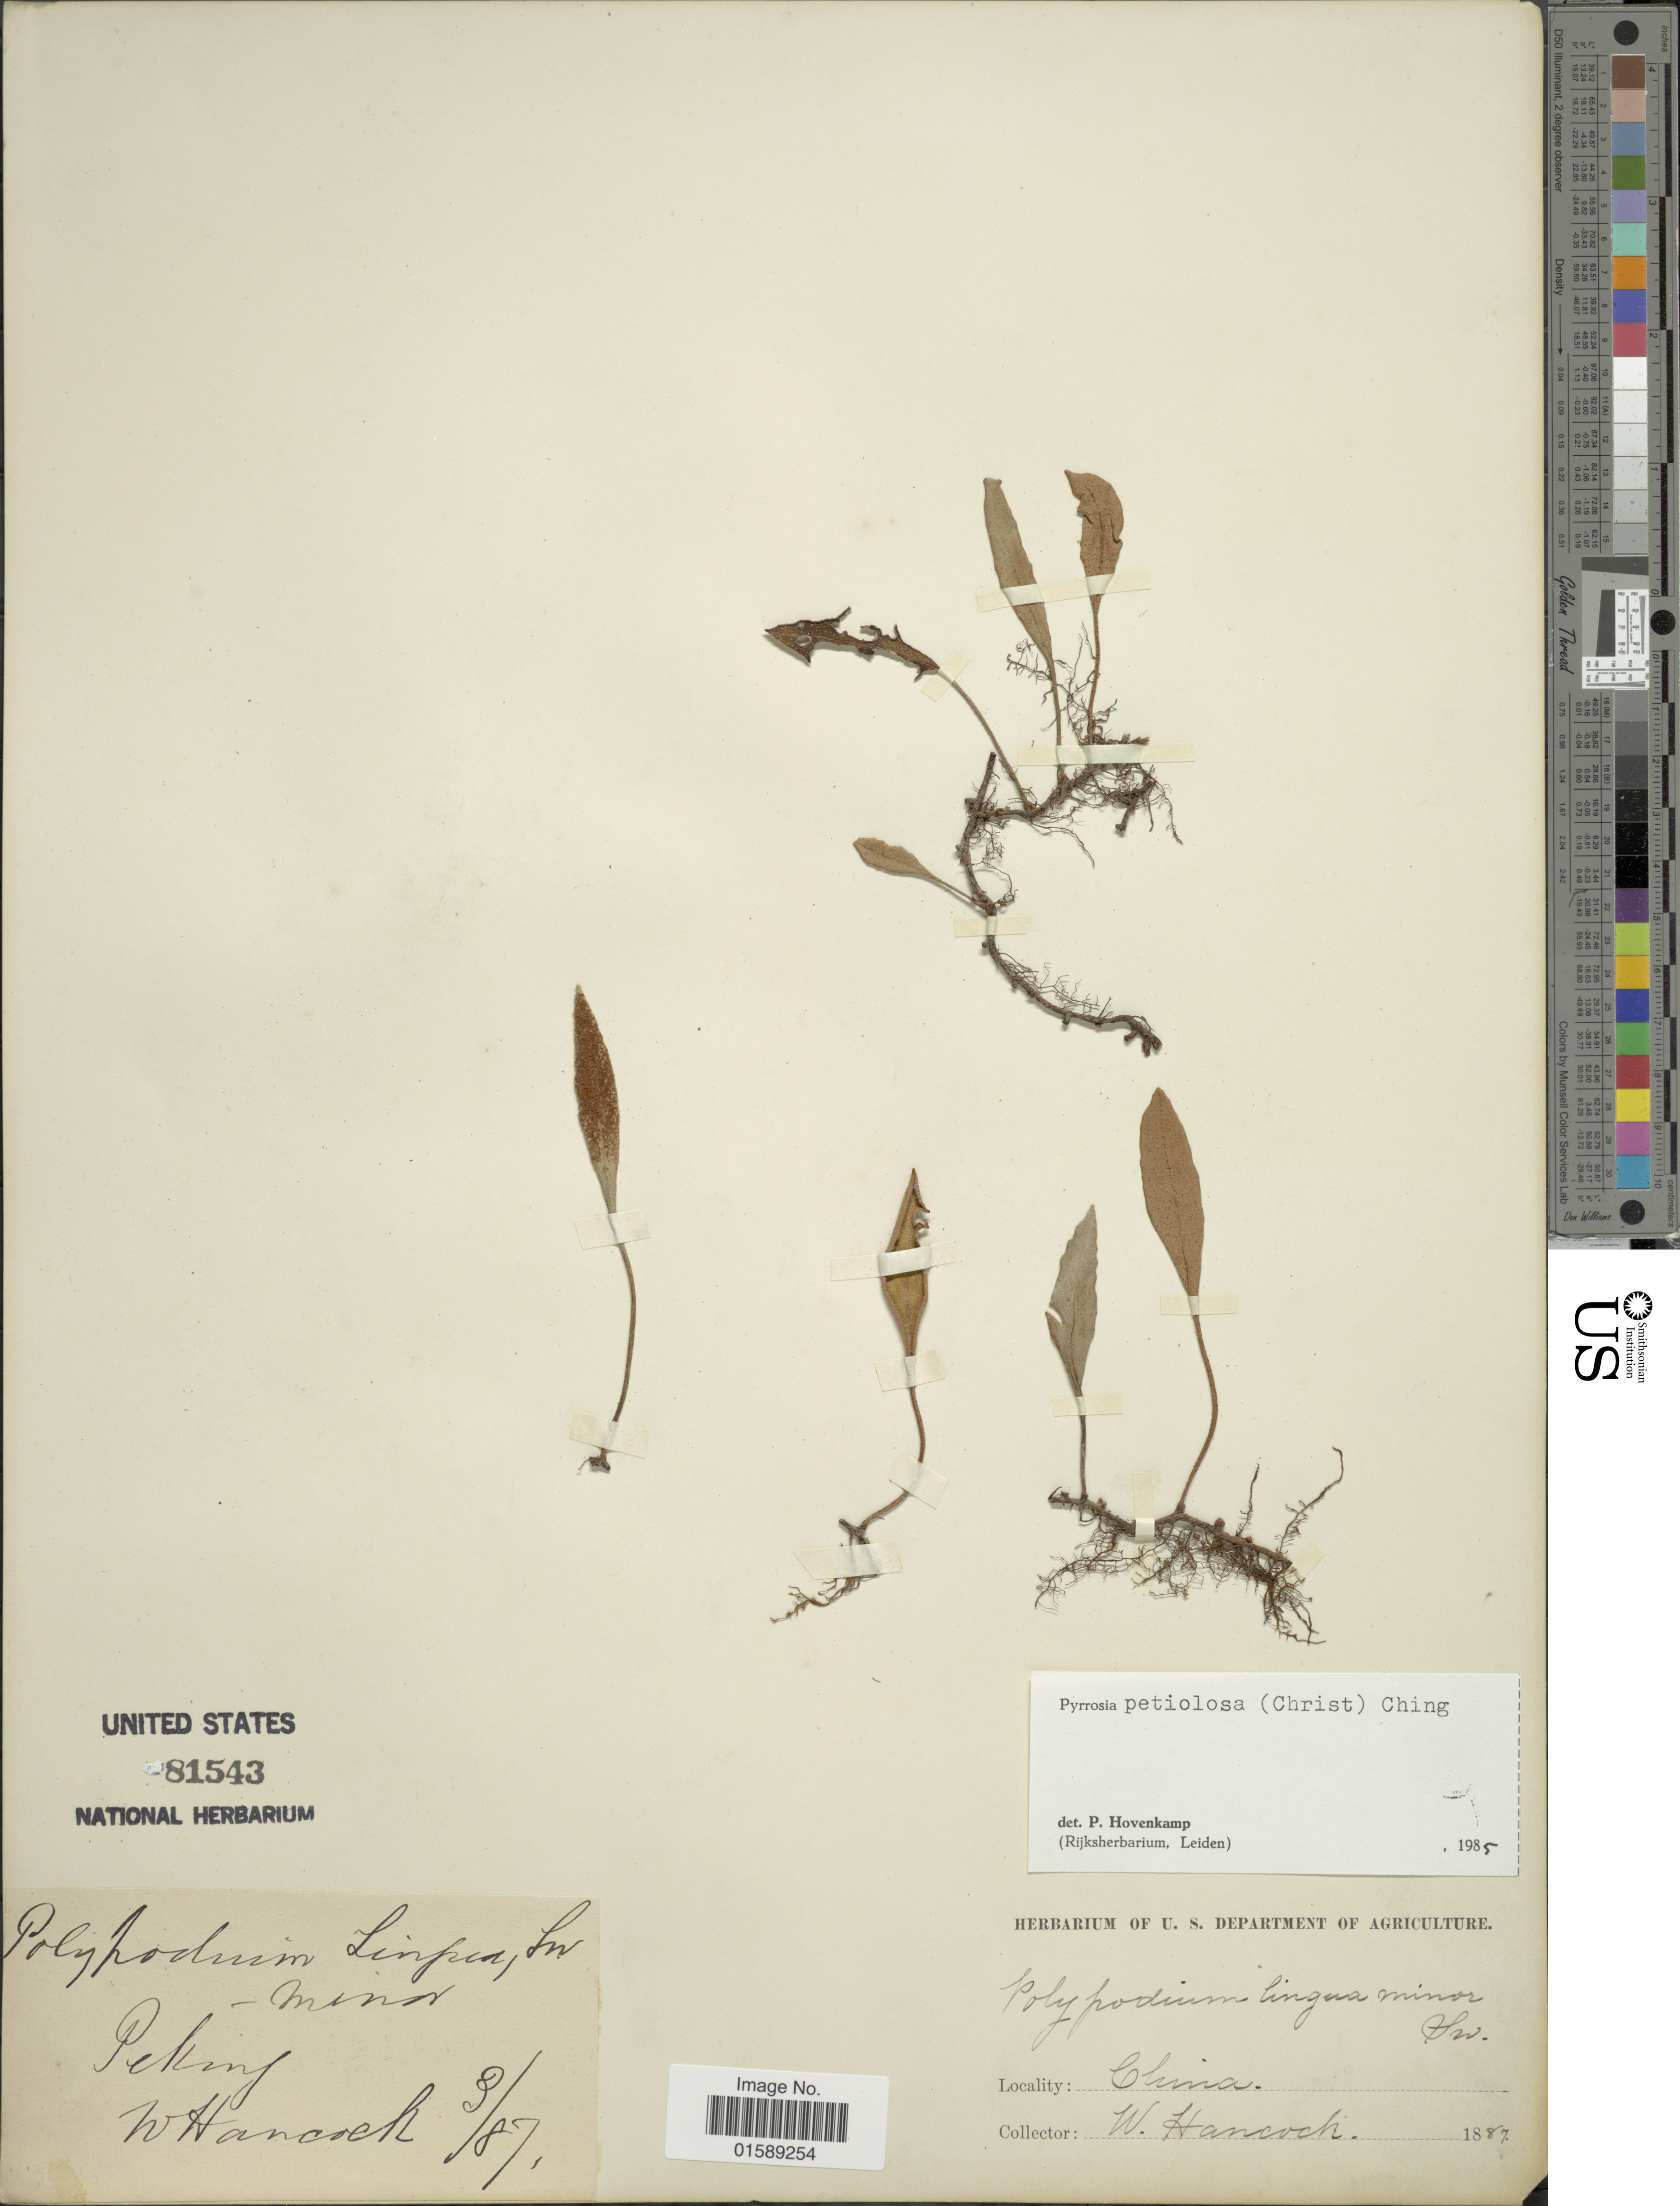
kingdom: Plantae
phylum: Tracheophyta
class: Polypodiopsida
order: Polypodiales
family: Polypodiaceae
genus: Pyrrosia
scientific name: Pyrrosia petiolosa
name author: (Christ) Ching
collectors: W. Hancock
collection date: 1887-03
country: China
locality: Peking, China.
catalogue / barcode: US 81543